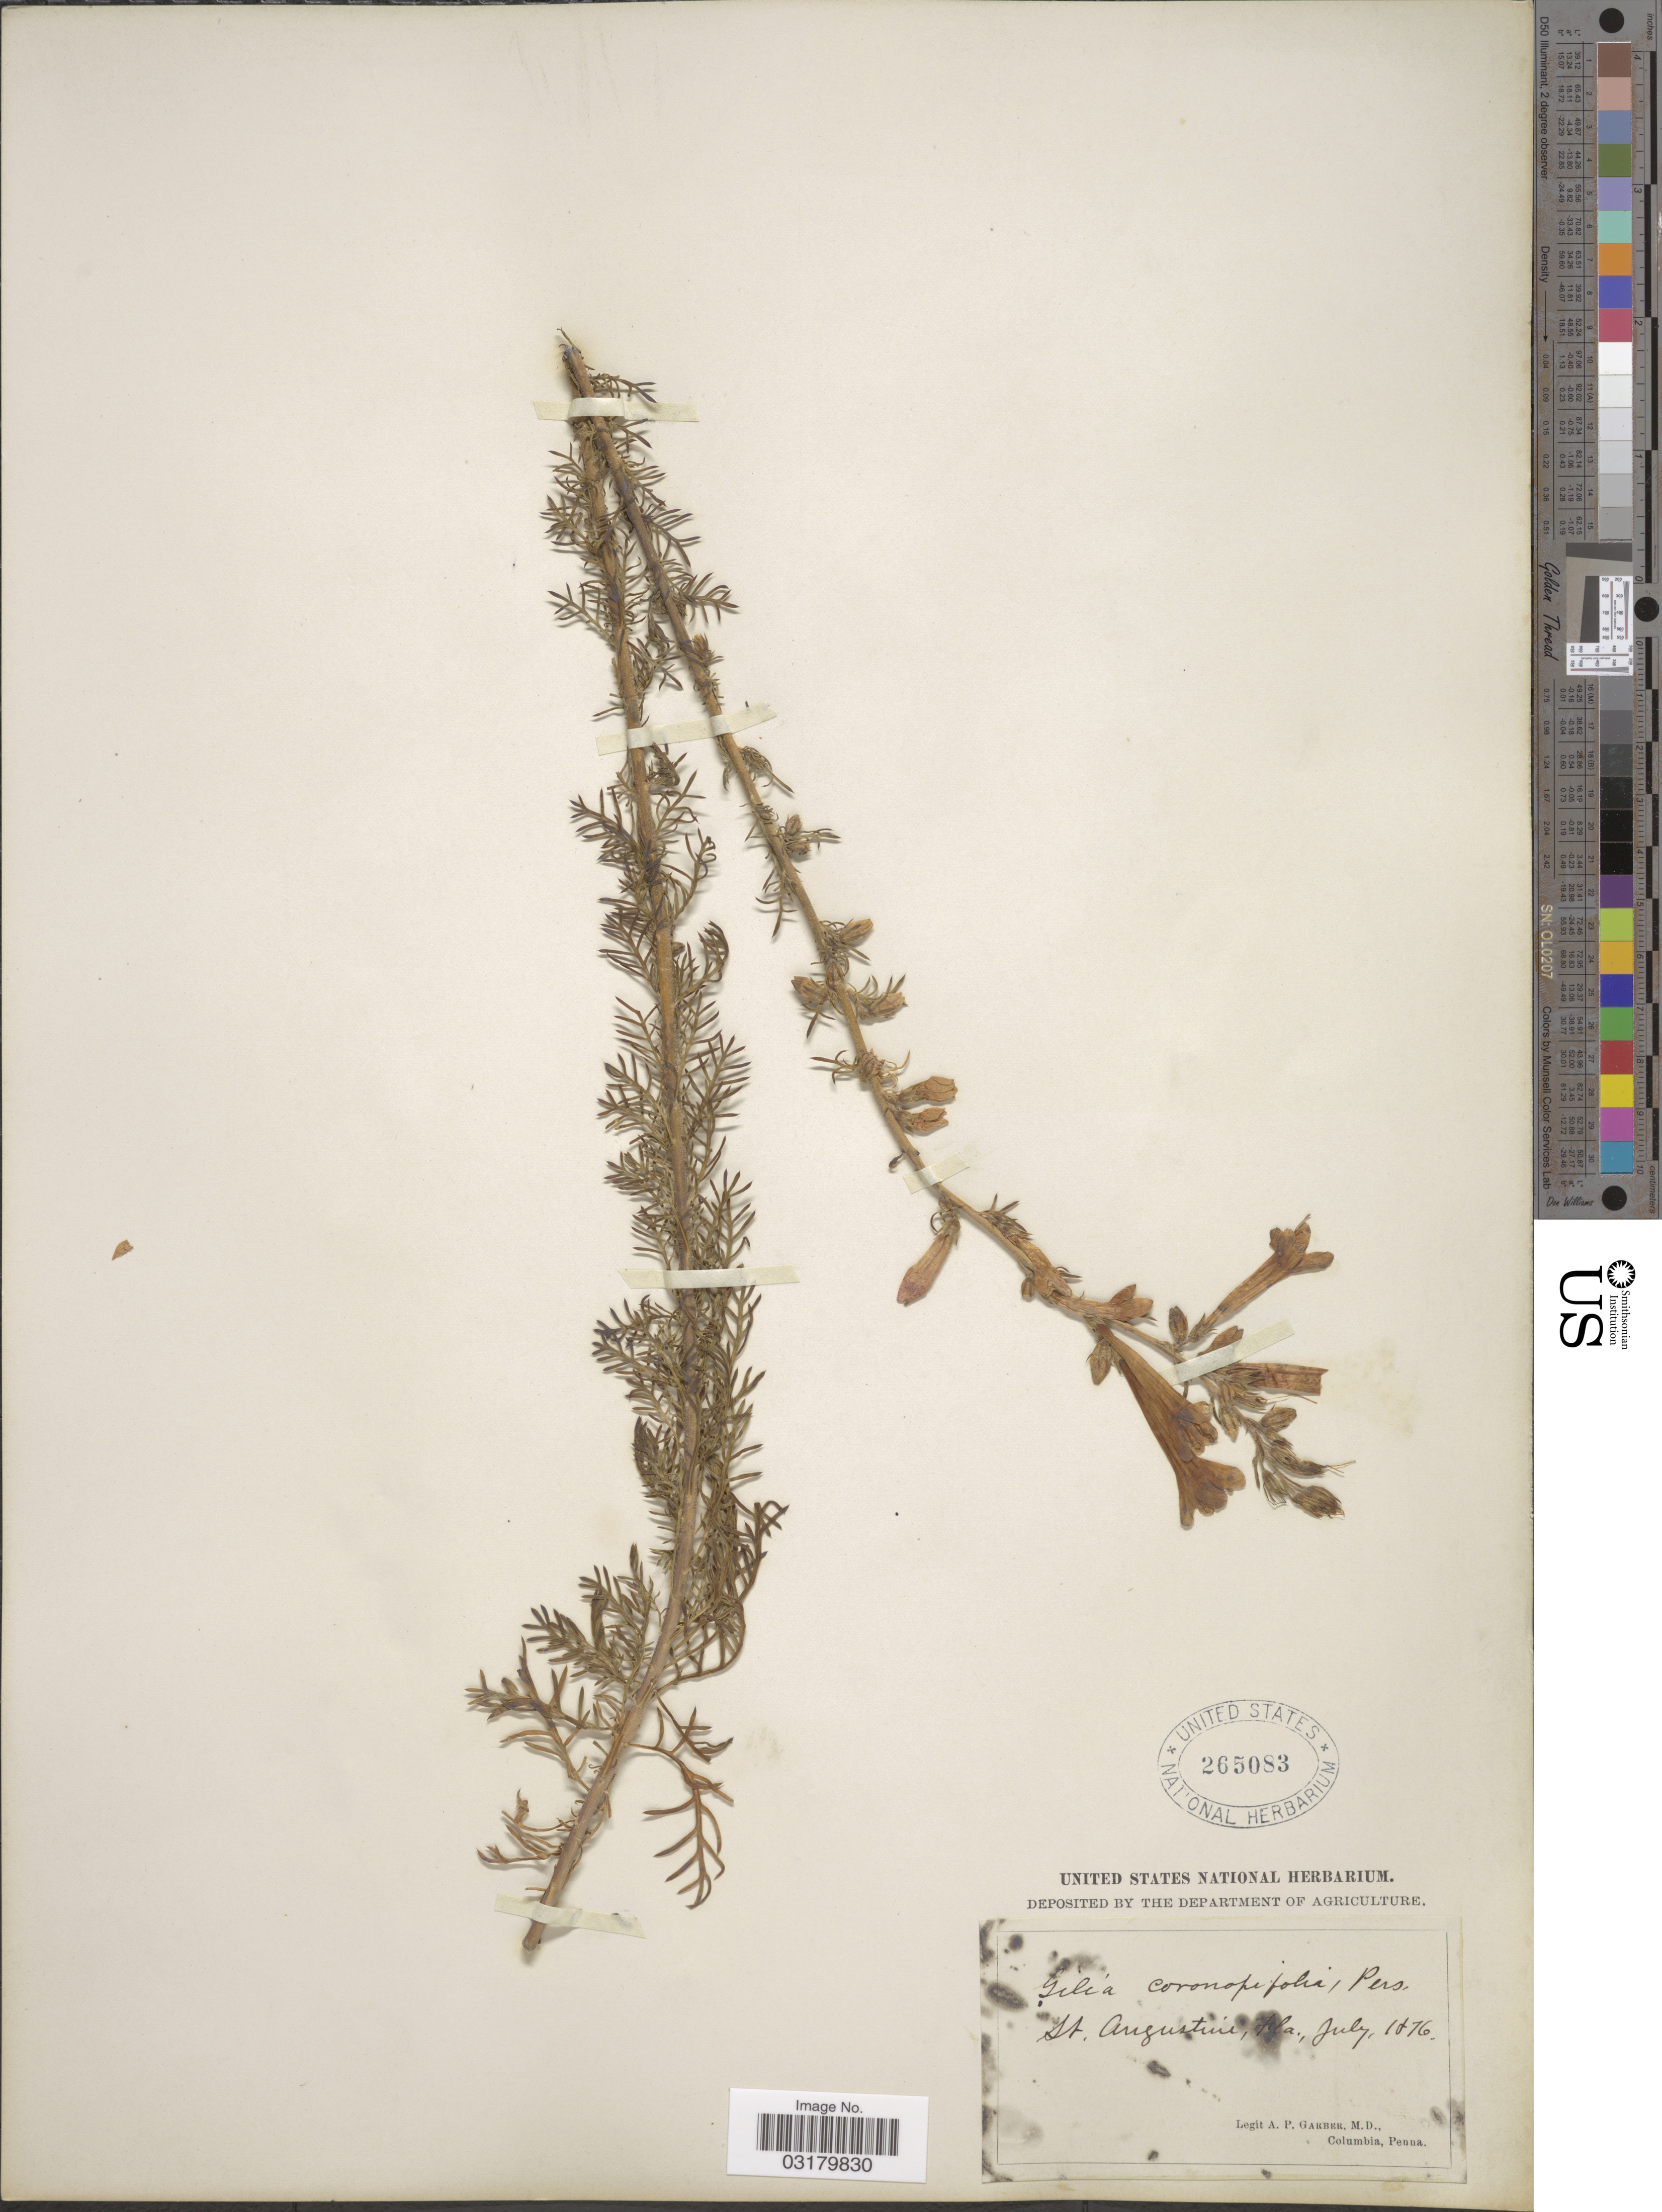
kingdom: Plantae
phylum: Tracheophyta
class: Magnoliopsida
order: Ericales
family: Polemoniaceae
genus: Ipomopsis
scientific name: Ipomopsis rubra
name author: (L.) Wherry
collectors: A. P. Garber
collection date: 1876-07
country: United States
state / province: Florida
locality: St. Augustine.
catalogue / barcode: US 265083